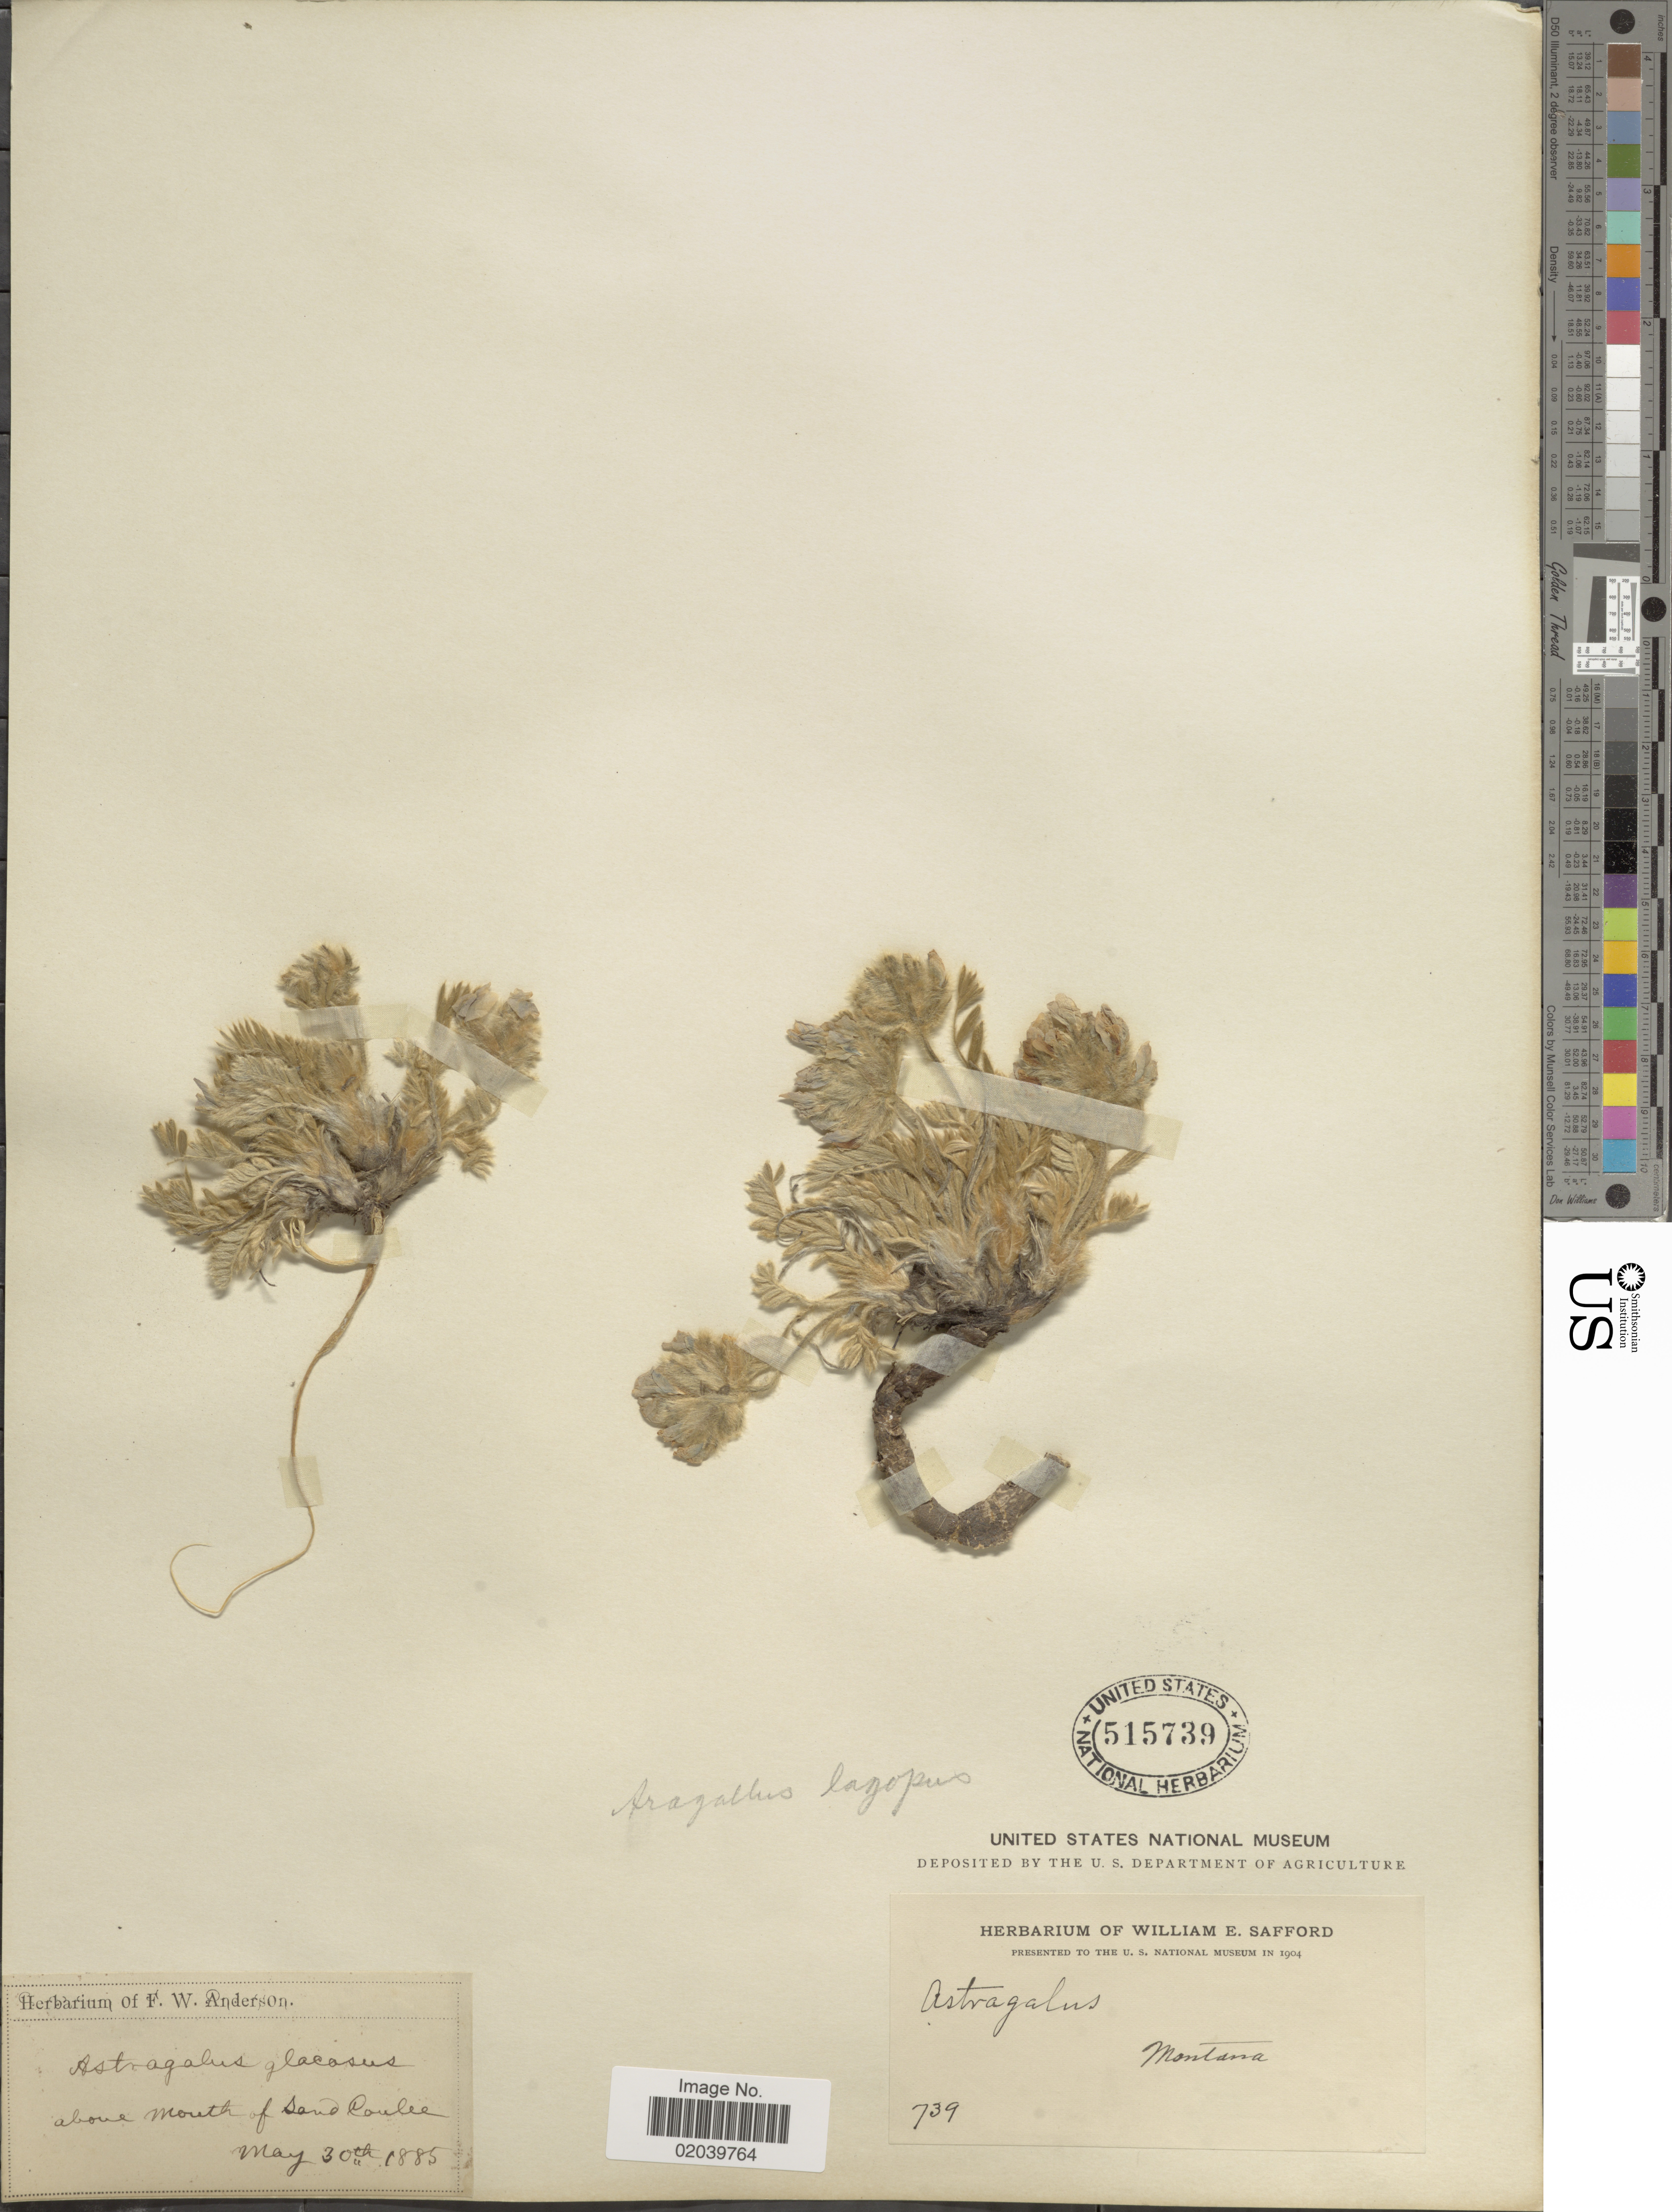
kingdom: Plantae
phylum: Tracheophyta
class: Magnoliopsida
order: Fabales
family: Fabaceae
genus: Oxytropis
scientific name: Oxytropis lagopus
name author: Nutt.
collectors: ex herb. W. E. Safford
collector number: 739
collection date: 1885-05-30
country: United States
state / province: Montana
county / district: Cascade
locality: Above mouth of Sand Coulee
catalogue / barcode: US 515739